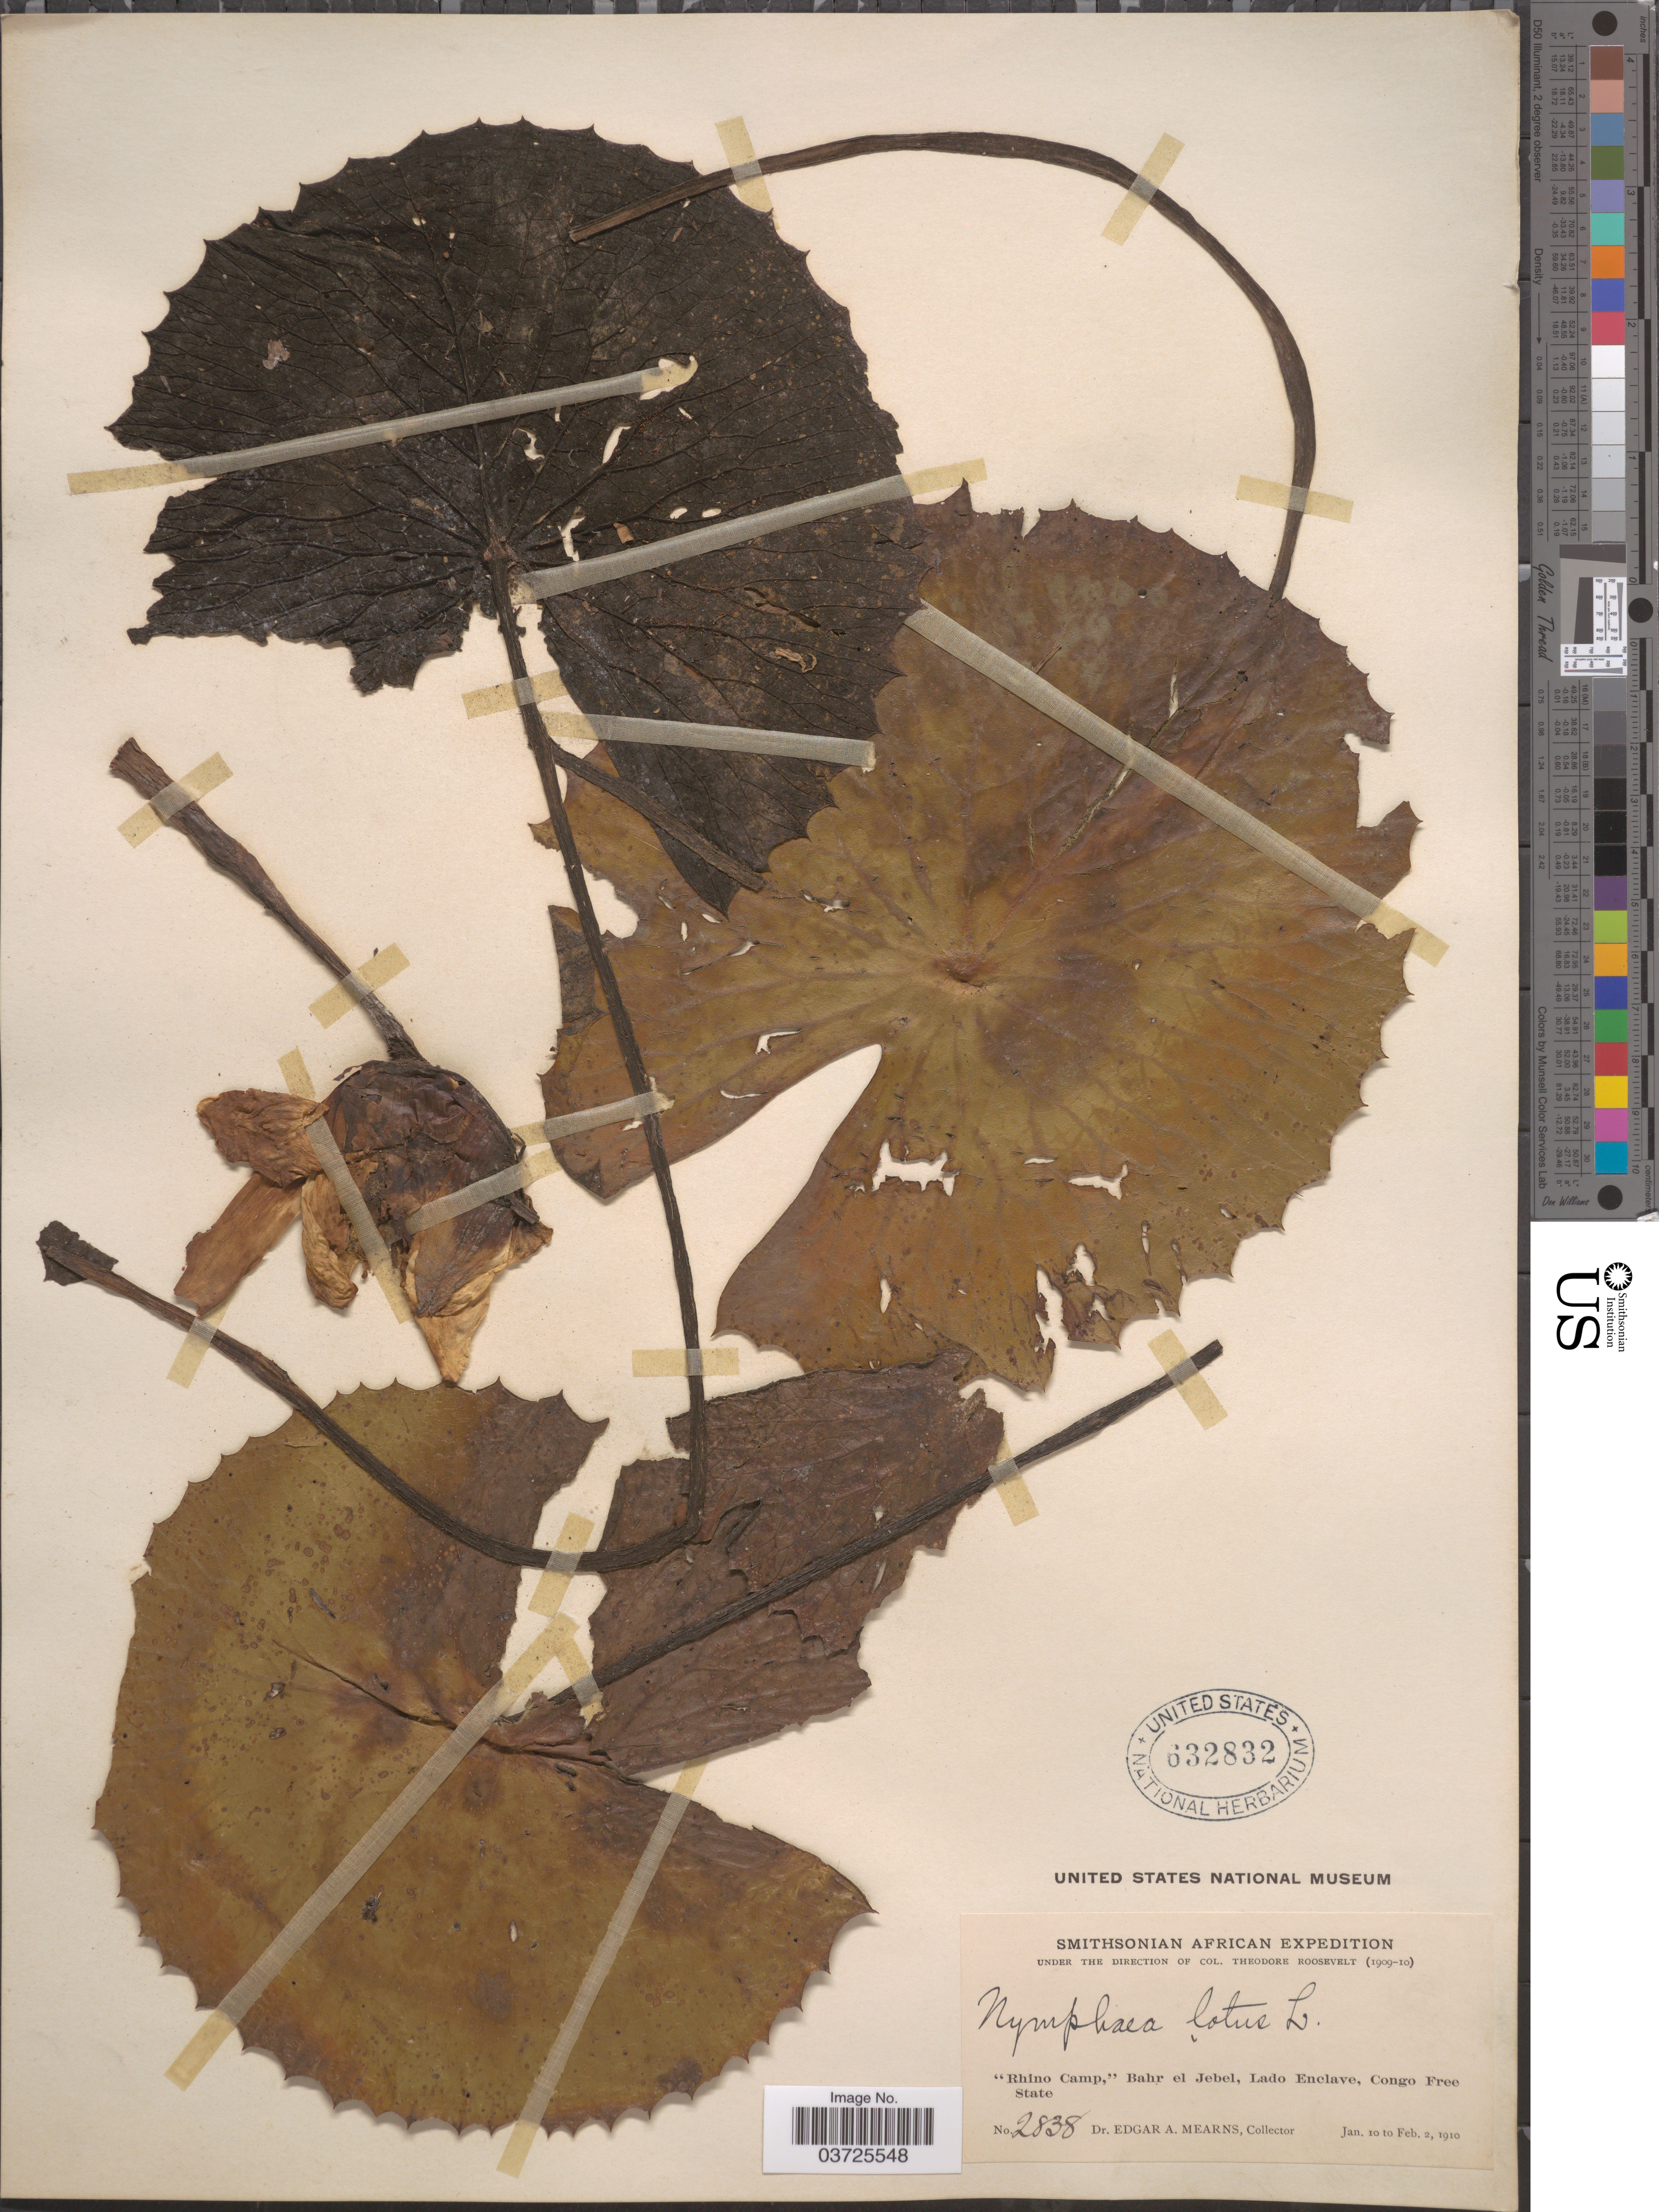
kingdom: Plantae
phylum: Tracheophyta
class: Magnoliopsida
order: Nymphaeales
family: Nymphaeaceae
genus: Nymphaea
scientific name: Nymphaea lotus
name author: L.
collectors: E. A. Mearns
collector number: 2838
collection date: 1910-01-10/1910-02-02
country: South Sudan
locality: Rhino Camp,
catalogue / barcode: US 632832